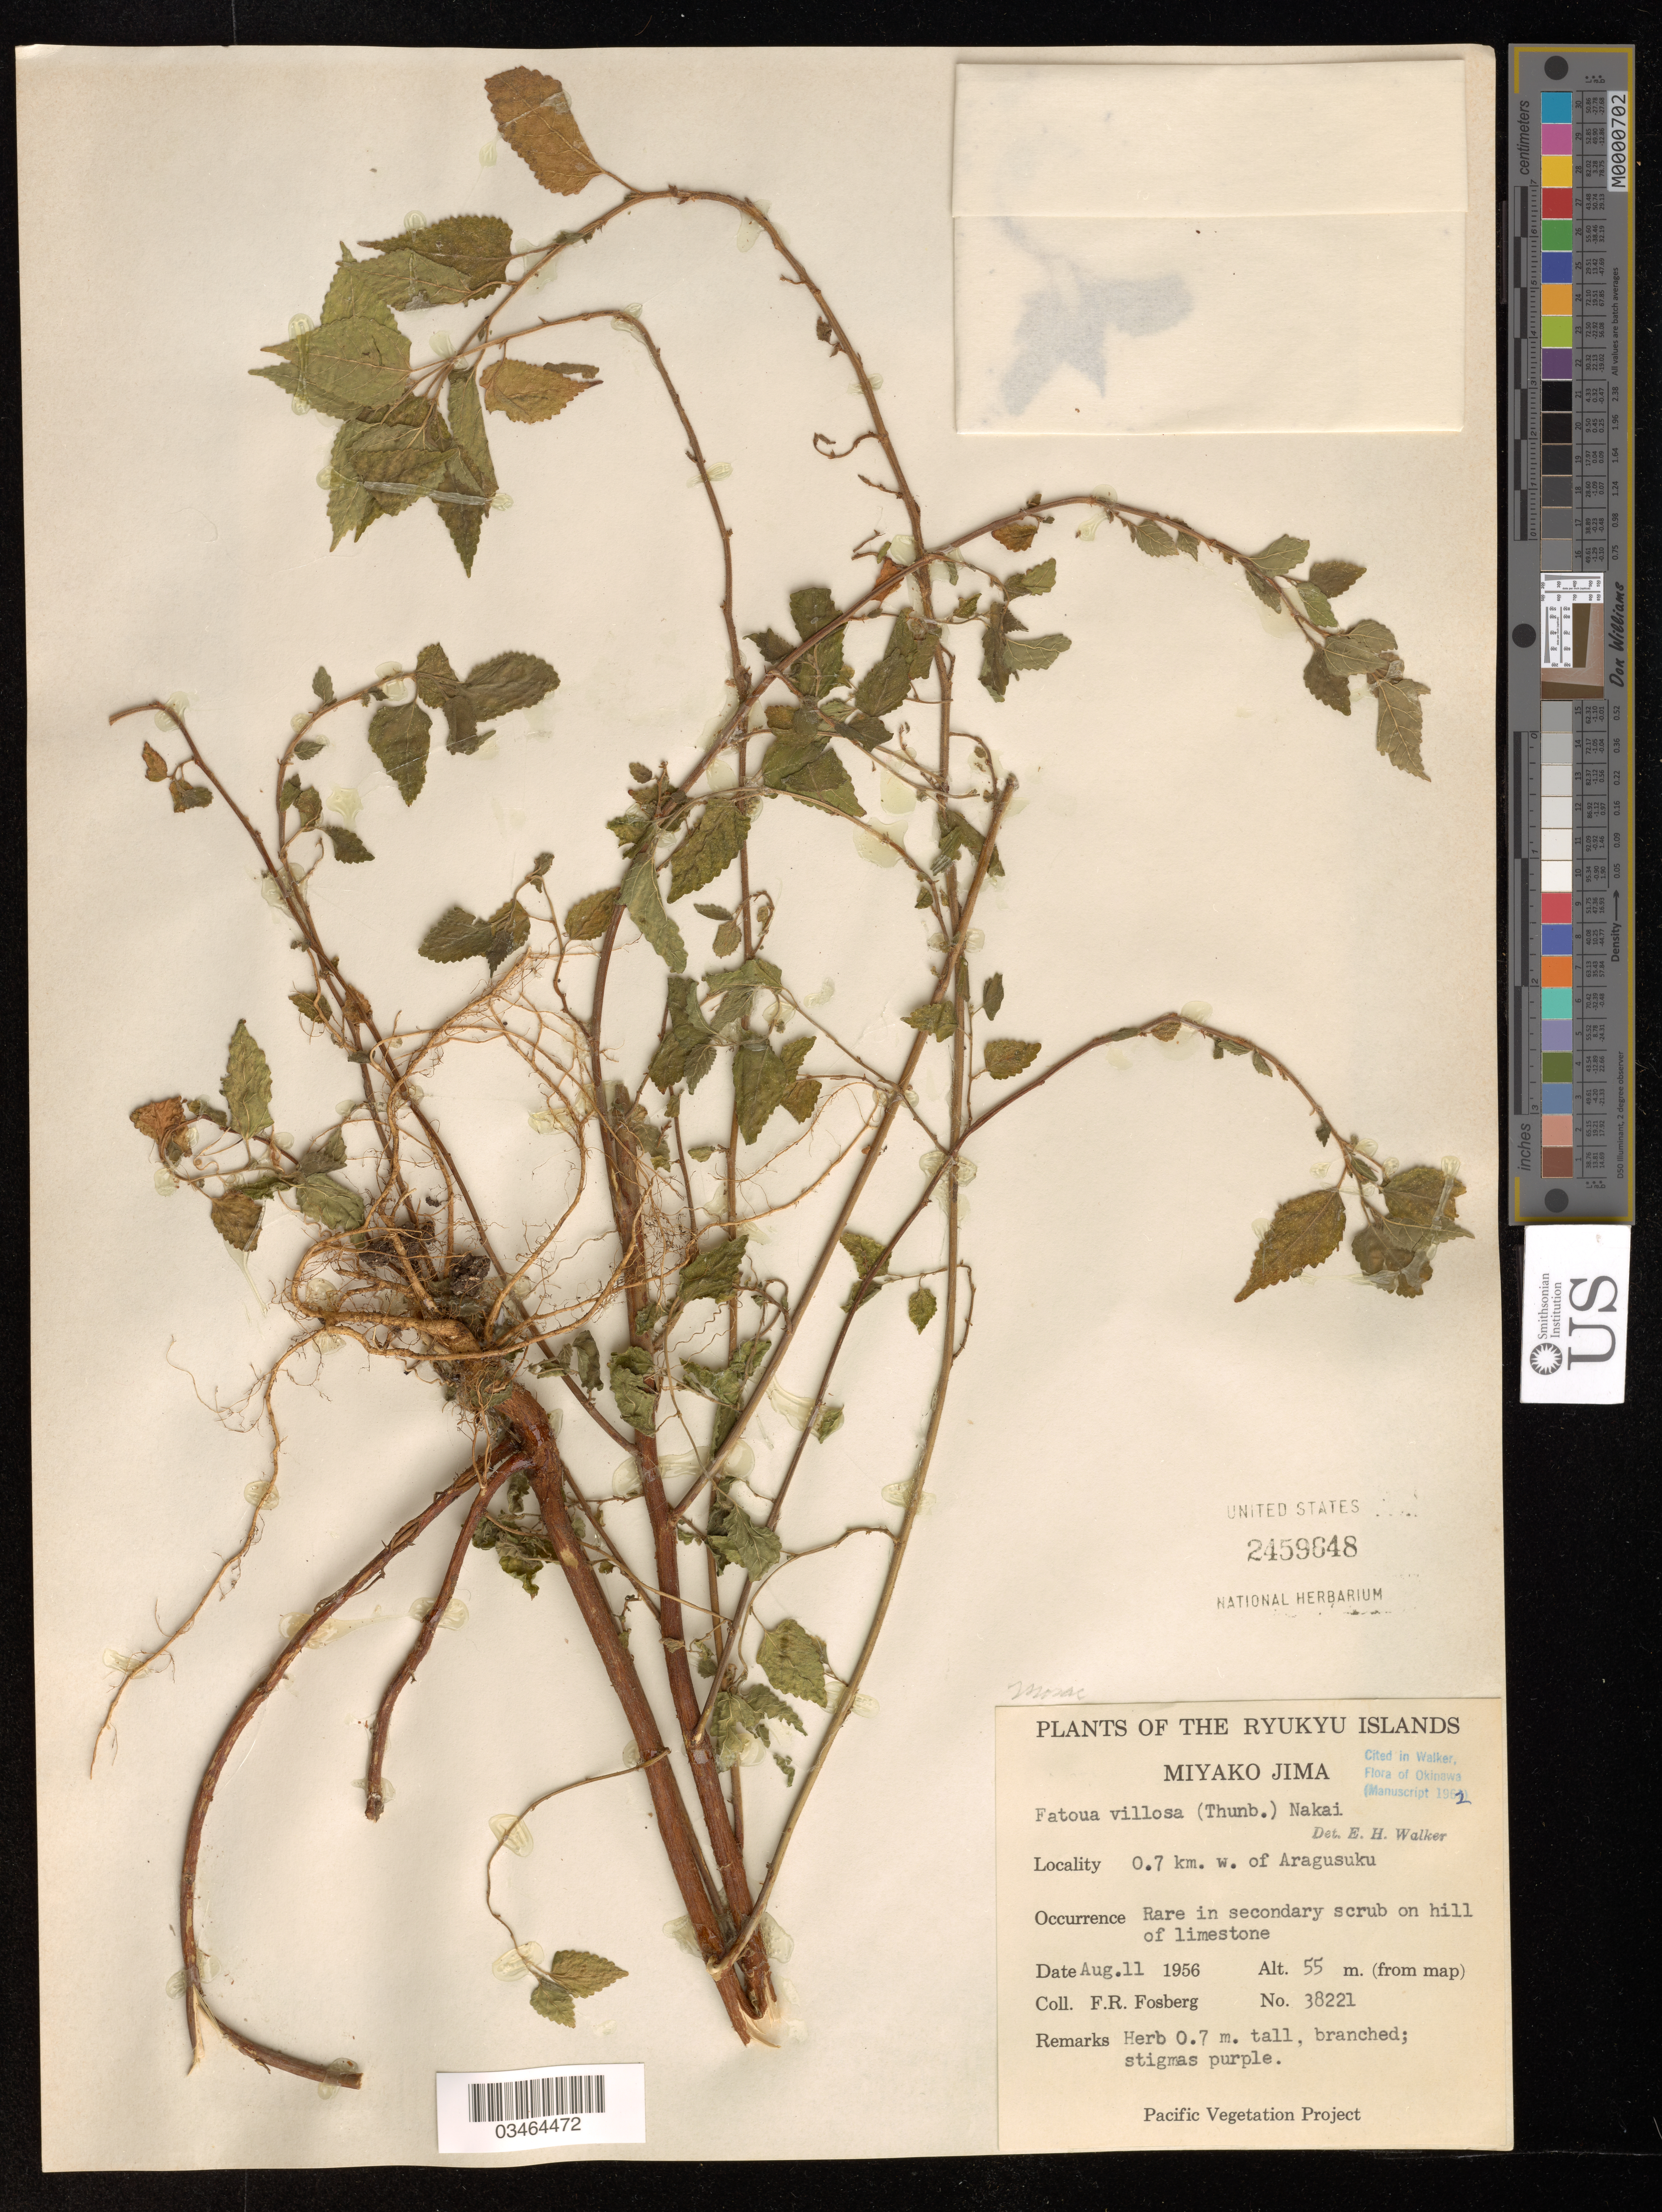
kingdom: Plantae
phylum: Tracheophyta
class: Magnoliopsida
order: Rosales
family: Moraceae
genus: Fatoua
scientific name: Fatoua villosa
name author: (Thunb.) Nakai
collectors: F. R. Fosberg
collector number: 38221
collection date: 1956-08-11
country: Japan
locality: The Ryukyu Islands. Miyako Jima. 0.7 km. w. of Aragusuku.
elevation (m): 55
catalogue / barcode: US 2459648